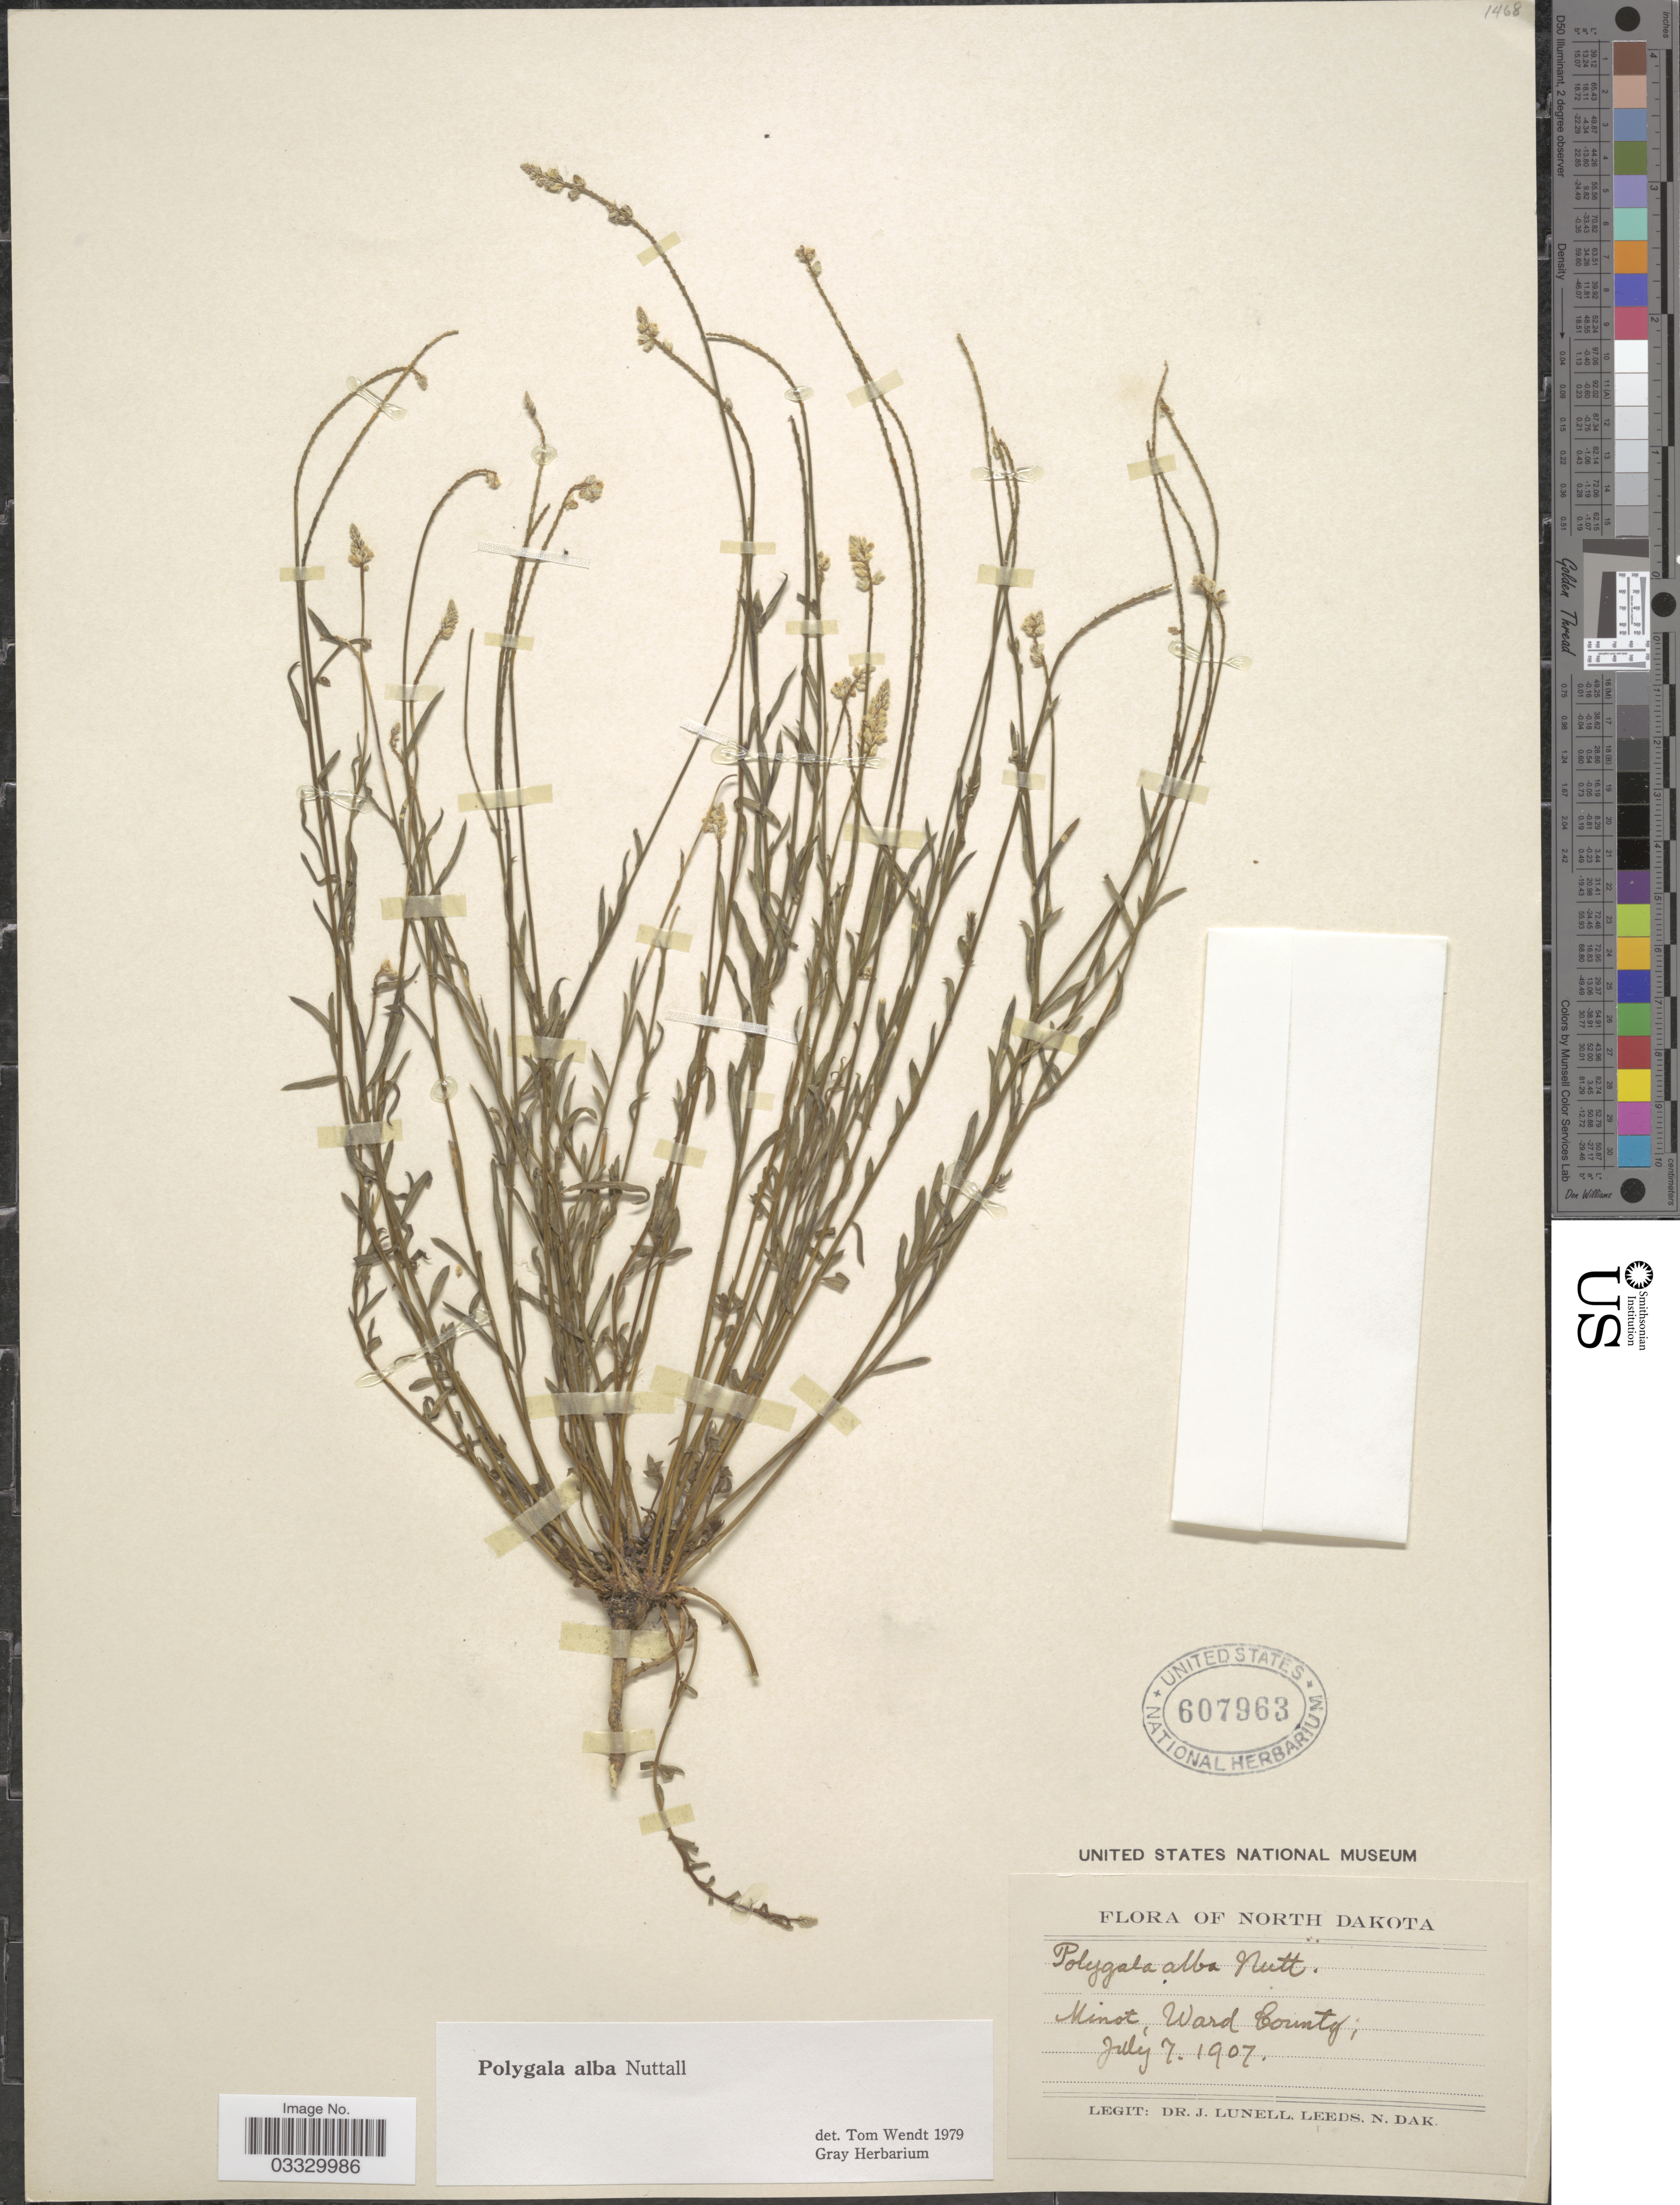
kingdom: Plantae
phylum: Tracheophyta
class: Magnoliopsida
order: Fabales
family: Polygalaceae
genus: Polygala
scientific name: Polygala alba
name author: Nutt.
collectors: J. Lunell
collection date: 1907-07-07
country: United States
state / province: North Dakota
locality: Minot, Ward County.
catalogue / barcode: US 607963